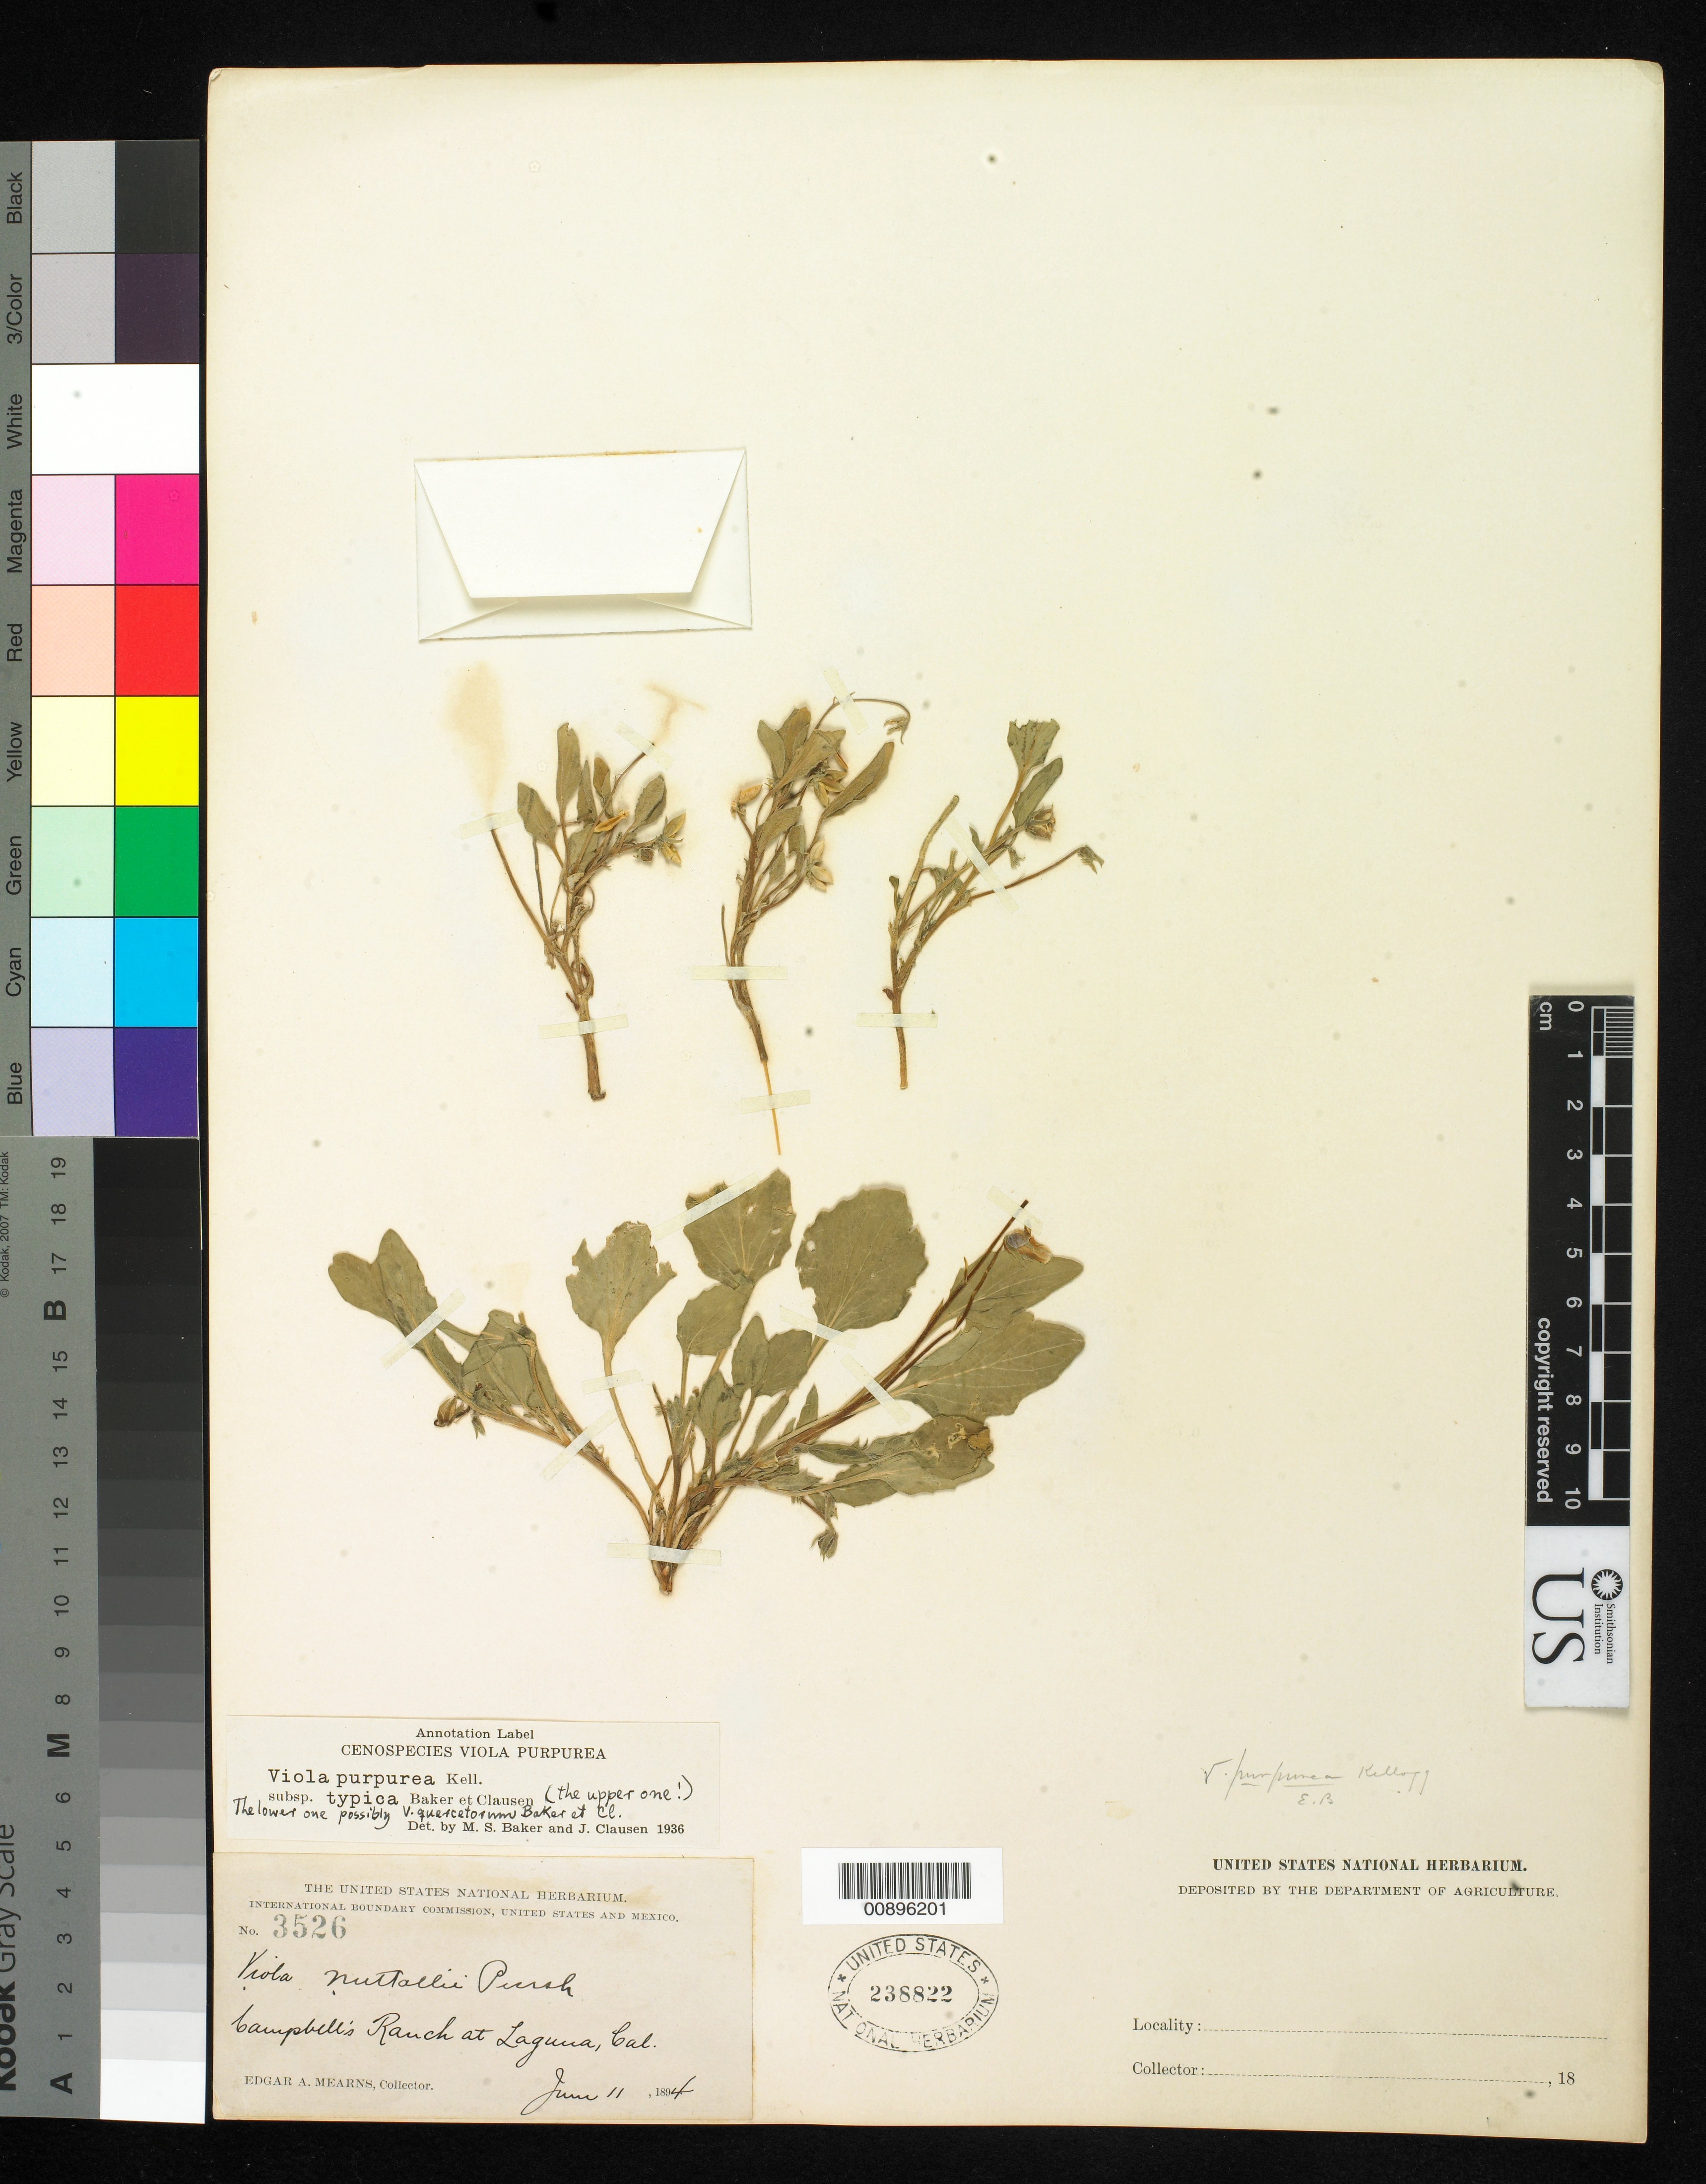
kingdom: Plantae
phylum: Tracheophyta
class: Magnoliopsida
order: Malpighiales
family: Violaceae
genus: Viola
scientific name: Viola purpurea subsp. purpurea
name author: Kellogg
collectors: E. A. Mearns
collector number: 3526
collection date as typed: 11 Jun 1894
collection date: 1894-06-11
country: United States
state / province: California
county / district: Orange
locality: Campbell's Ranch at Laguna, California.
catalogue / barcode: US 238822